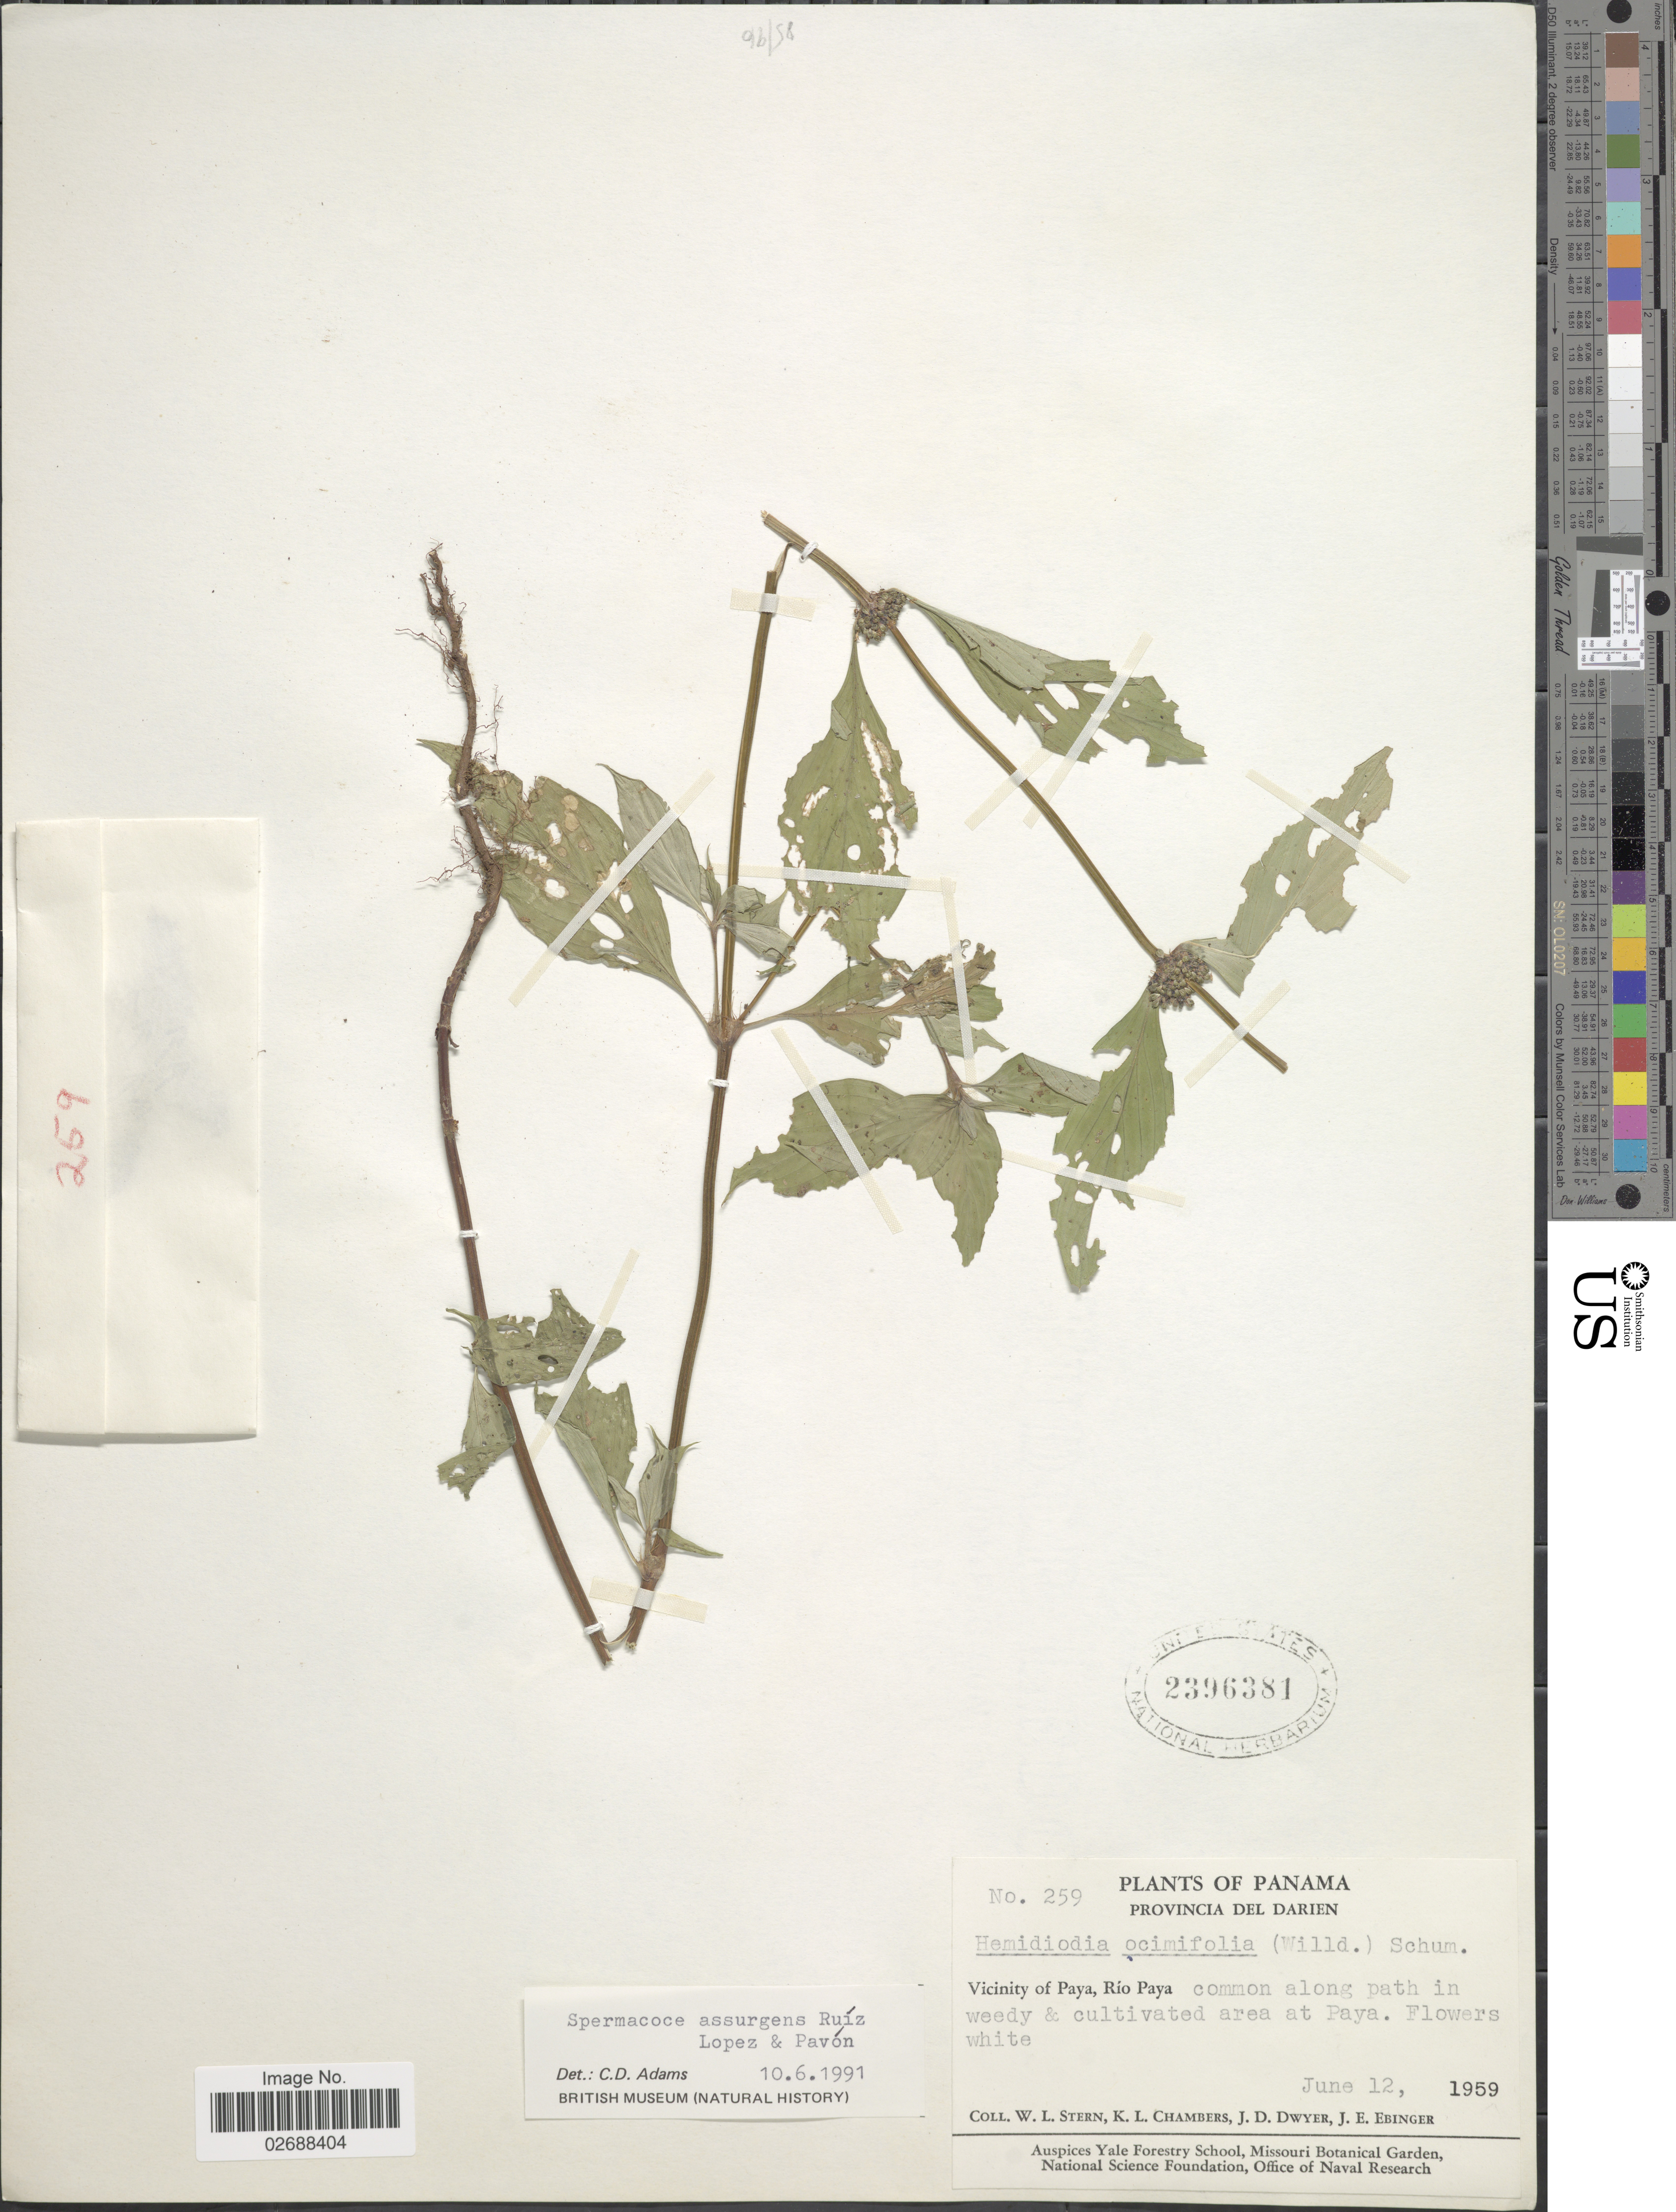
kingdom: Plantae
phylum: Tracheophyta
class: Magnoliopsida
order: Gentianales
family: Rubiaceae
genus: Borreria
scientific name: Borreria assurgens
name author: (Ruiz & Pav.) Griseb.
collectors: W. L. Stern, K. Chambers, J. D. Dwyer & J. Ebinger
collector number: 259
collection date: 1959-06-12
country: Panama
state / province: Darién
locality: Vicinity of Paya, Rio Paya. at Paya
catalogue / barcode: US 2396381